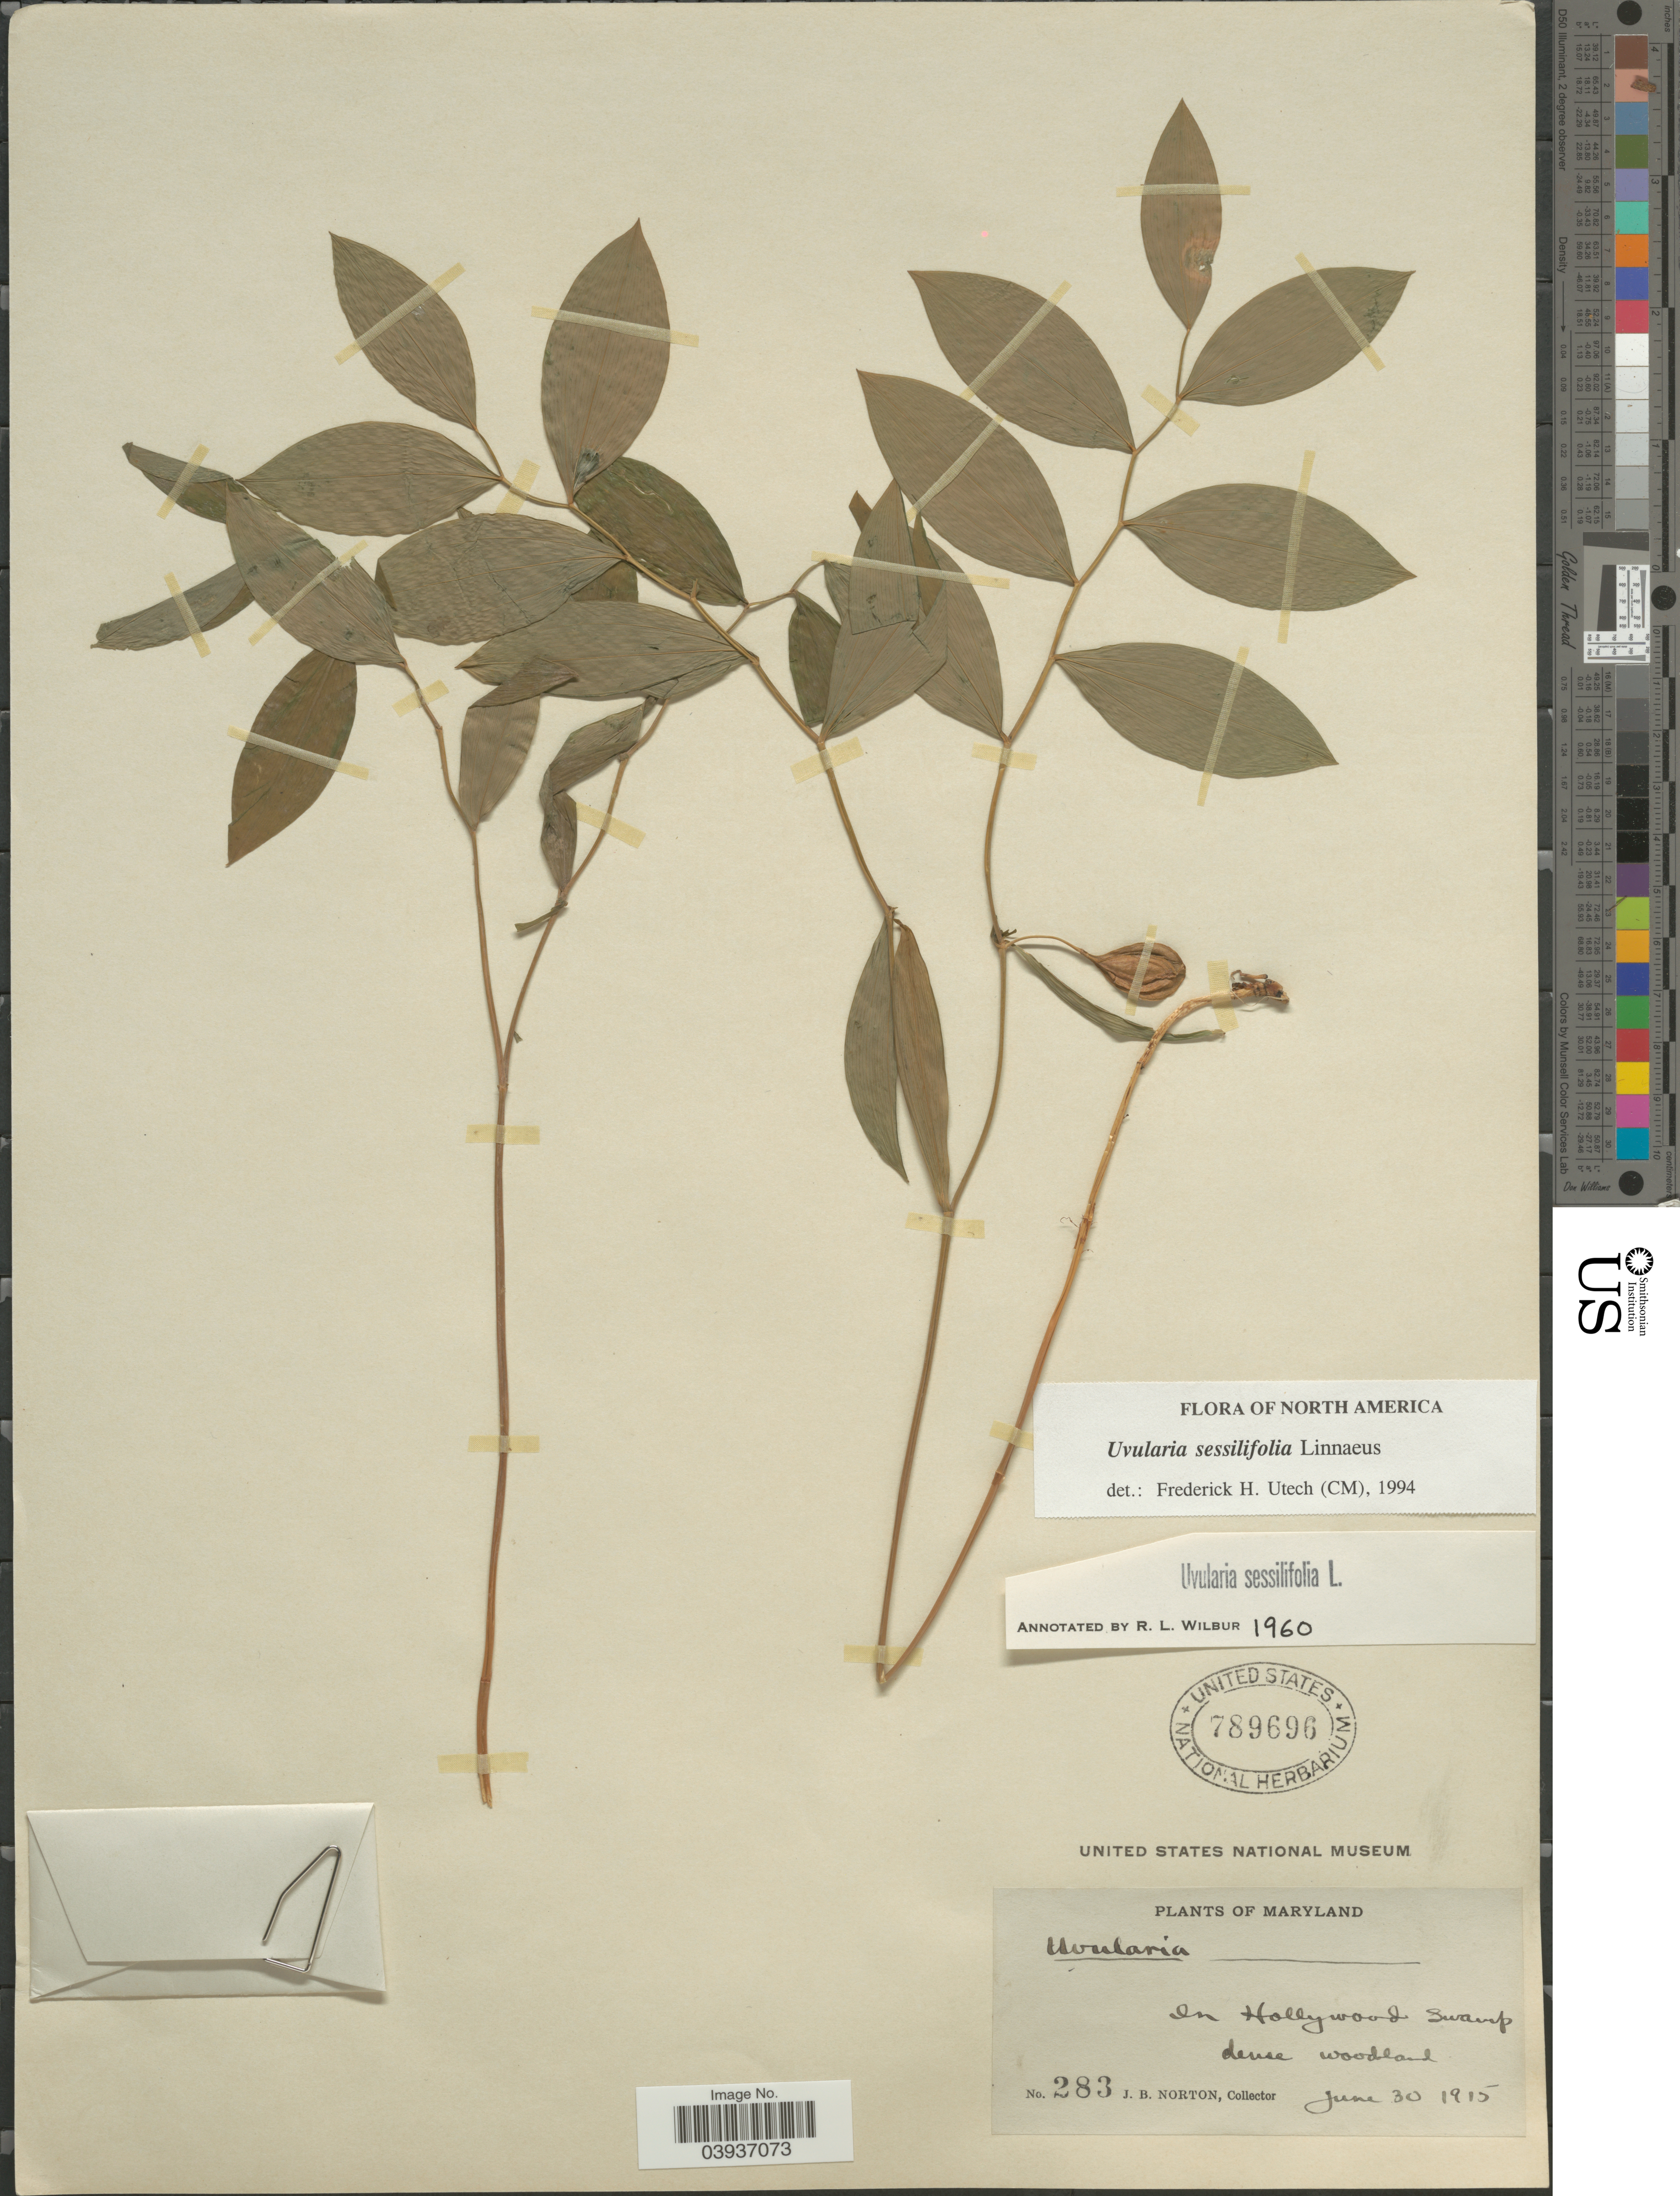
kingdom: Plantae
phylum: Tracheophyta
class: Liliopsida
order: Liliales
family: Colchicaceae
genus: Uvularia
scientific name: Uvularia sessilifolia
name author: L.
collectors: J. B. Norton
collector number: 283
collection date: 1915-06-30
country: United States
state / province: Maryland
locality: In Hollywood Swamp.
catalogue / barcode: US 789696